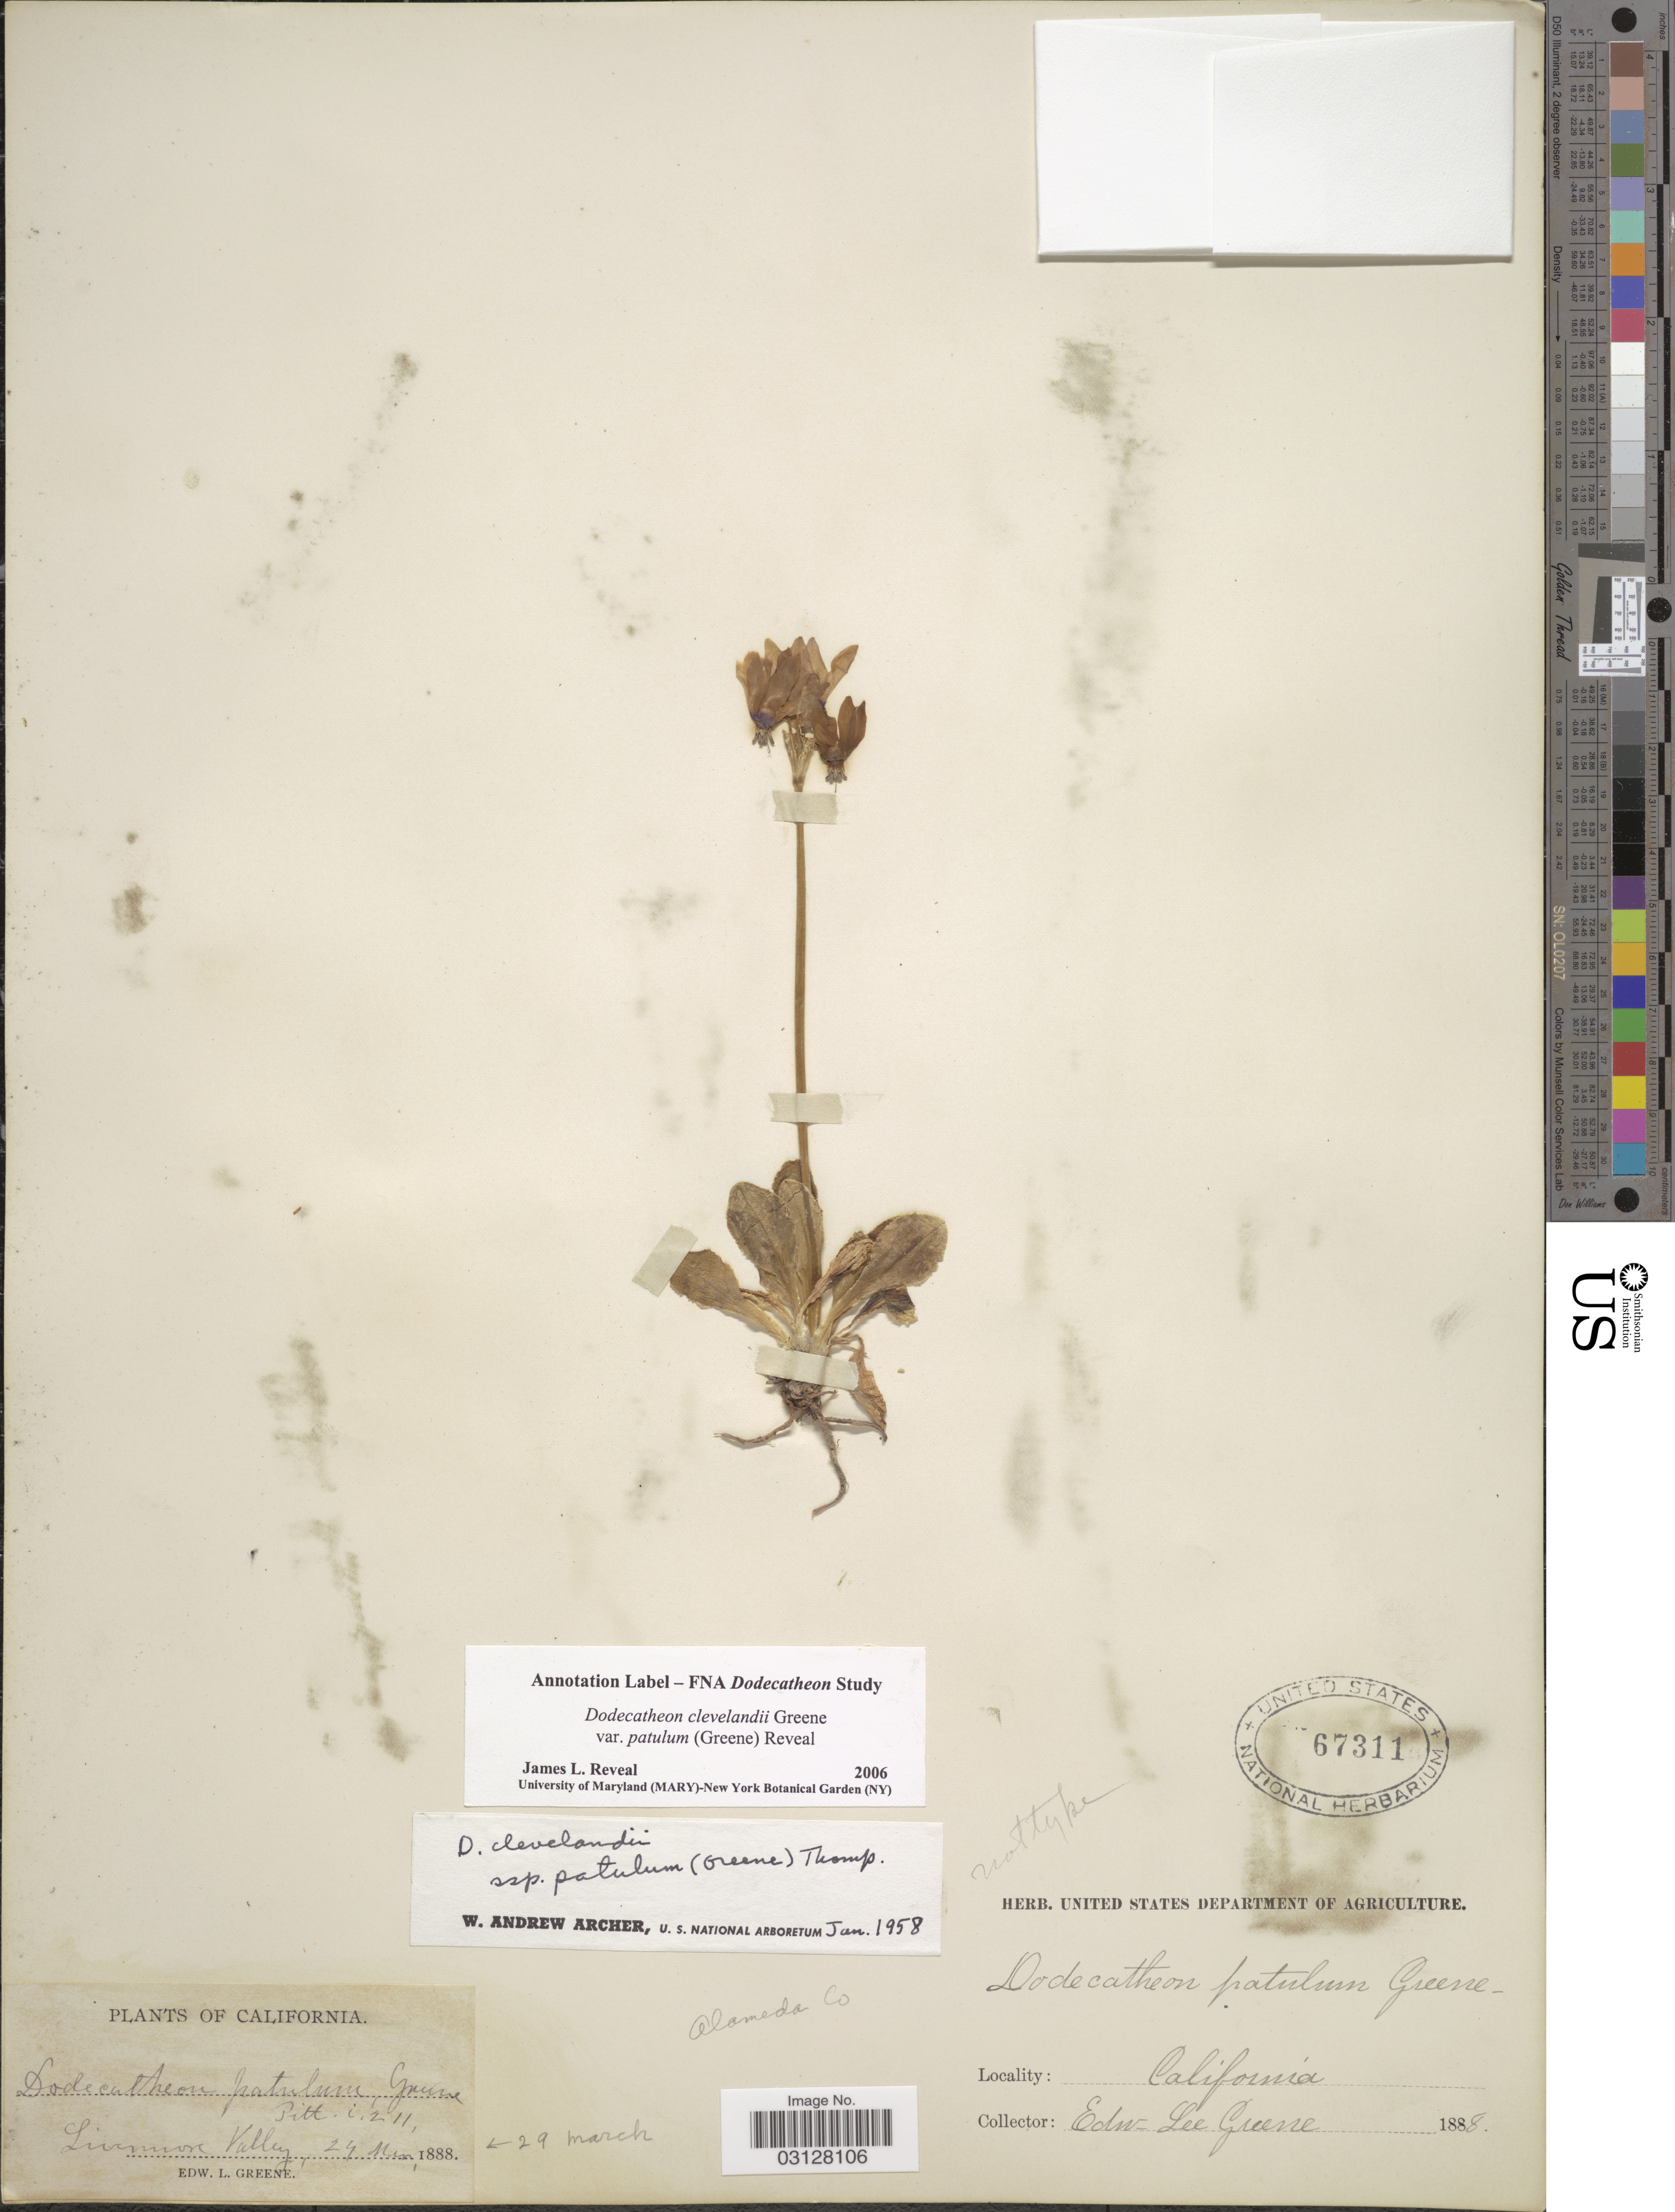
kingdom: Plantae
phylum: Tracheophyta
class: Magnoliopsida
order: Ericales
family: Primulaceae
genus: Dodecatheon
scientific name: Dodecatheon clevelandii var. patulum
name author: (Kuntze) Reveal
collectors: E. L. Greene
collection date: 1888-03-24/1888-03-29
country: United States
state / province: California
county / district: Alameda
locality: Livermore Valley. Alameda Co.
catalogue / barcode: US 67311